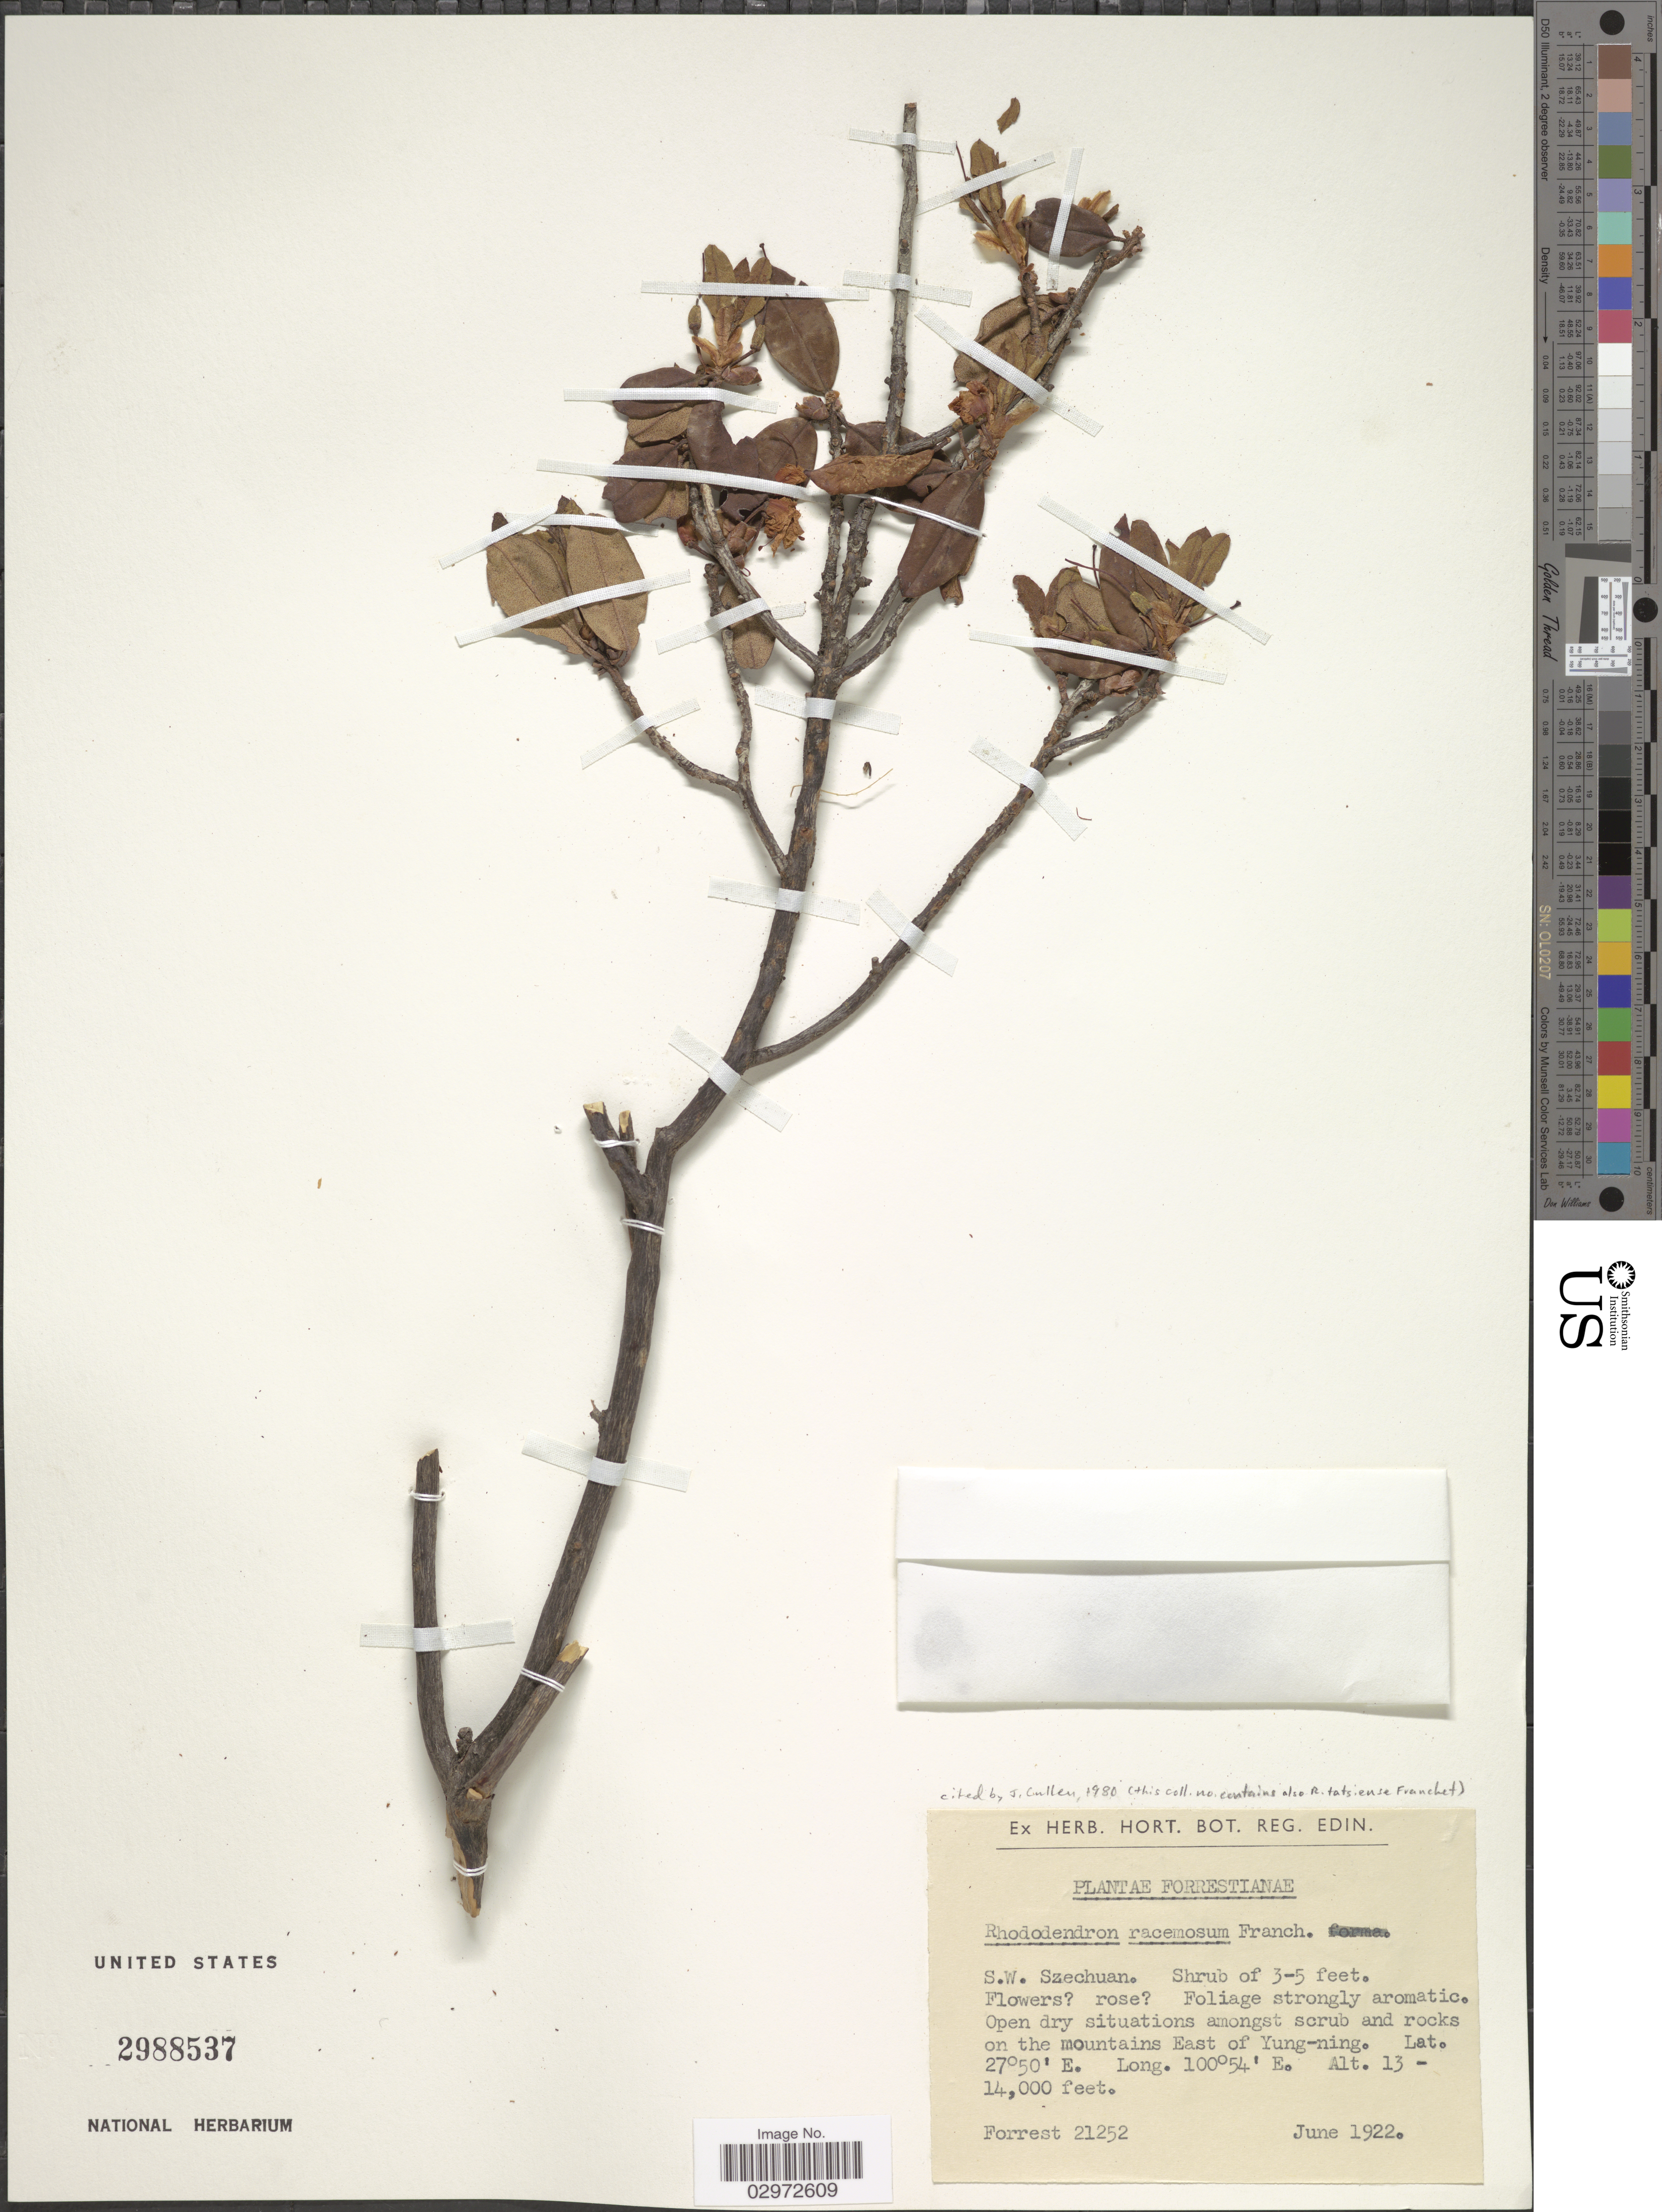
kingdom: Plantae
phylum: Tracheophyta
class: Magnoliopsida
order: Ericales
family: Ericaceae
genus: Rhododendron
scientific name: Rhododendron racemosum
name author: Franch.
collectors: -. Forrest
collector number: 21252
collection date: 1922-06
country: China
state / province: Sichuan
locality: S.W. Szechuan, On the mountains East of Yung-ning.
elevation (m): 3962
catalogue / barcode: US 2988537